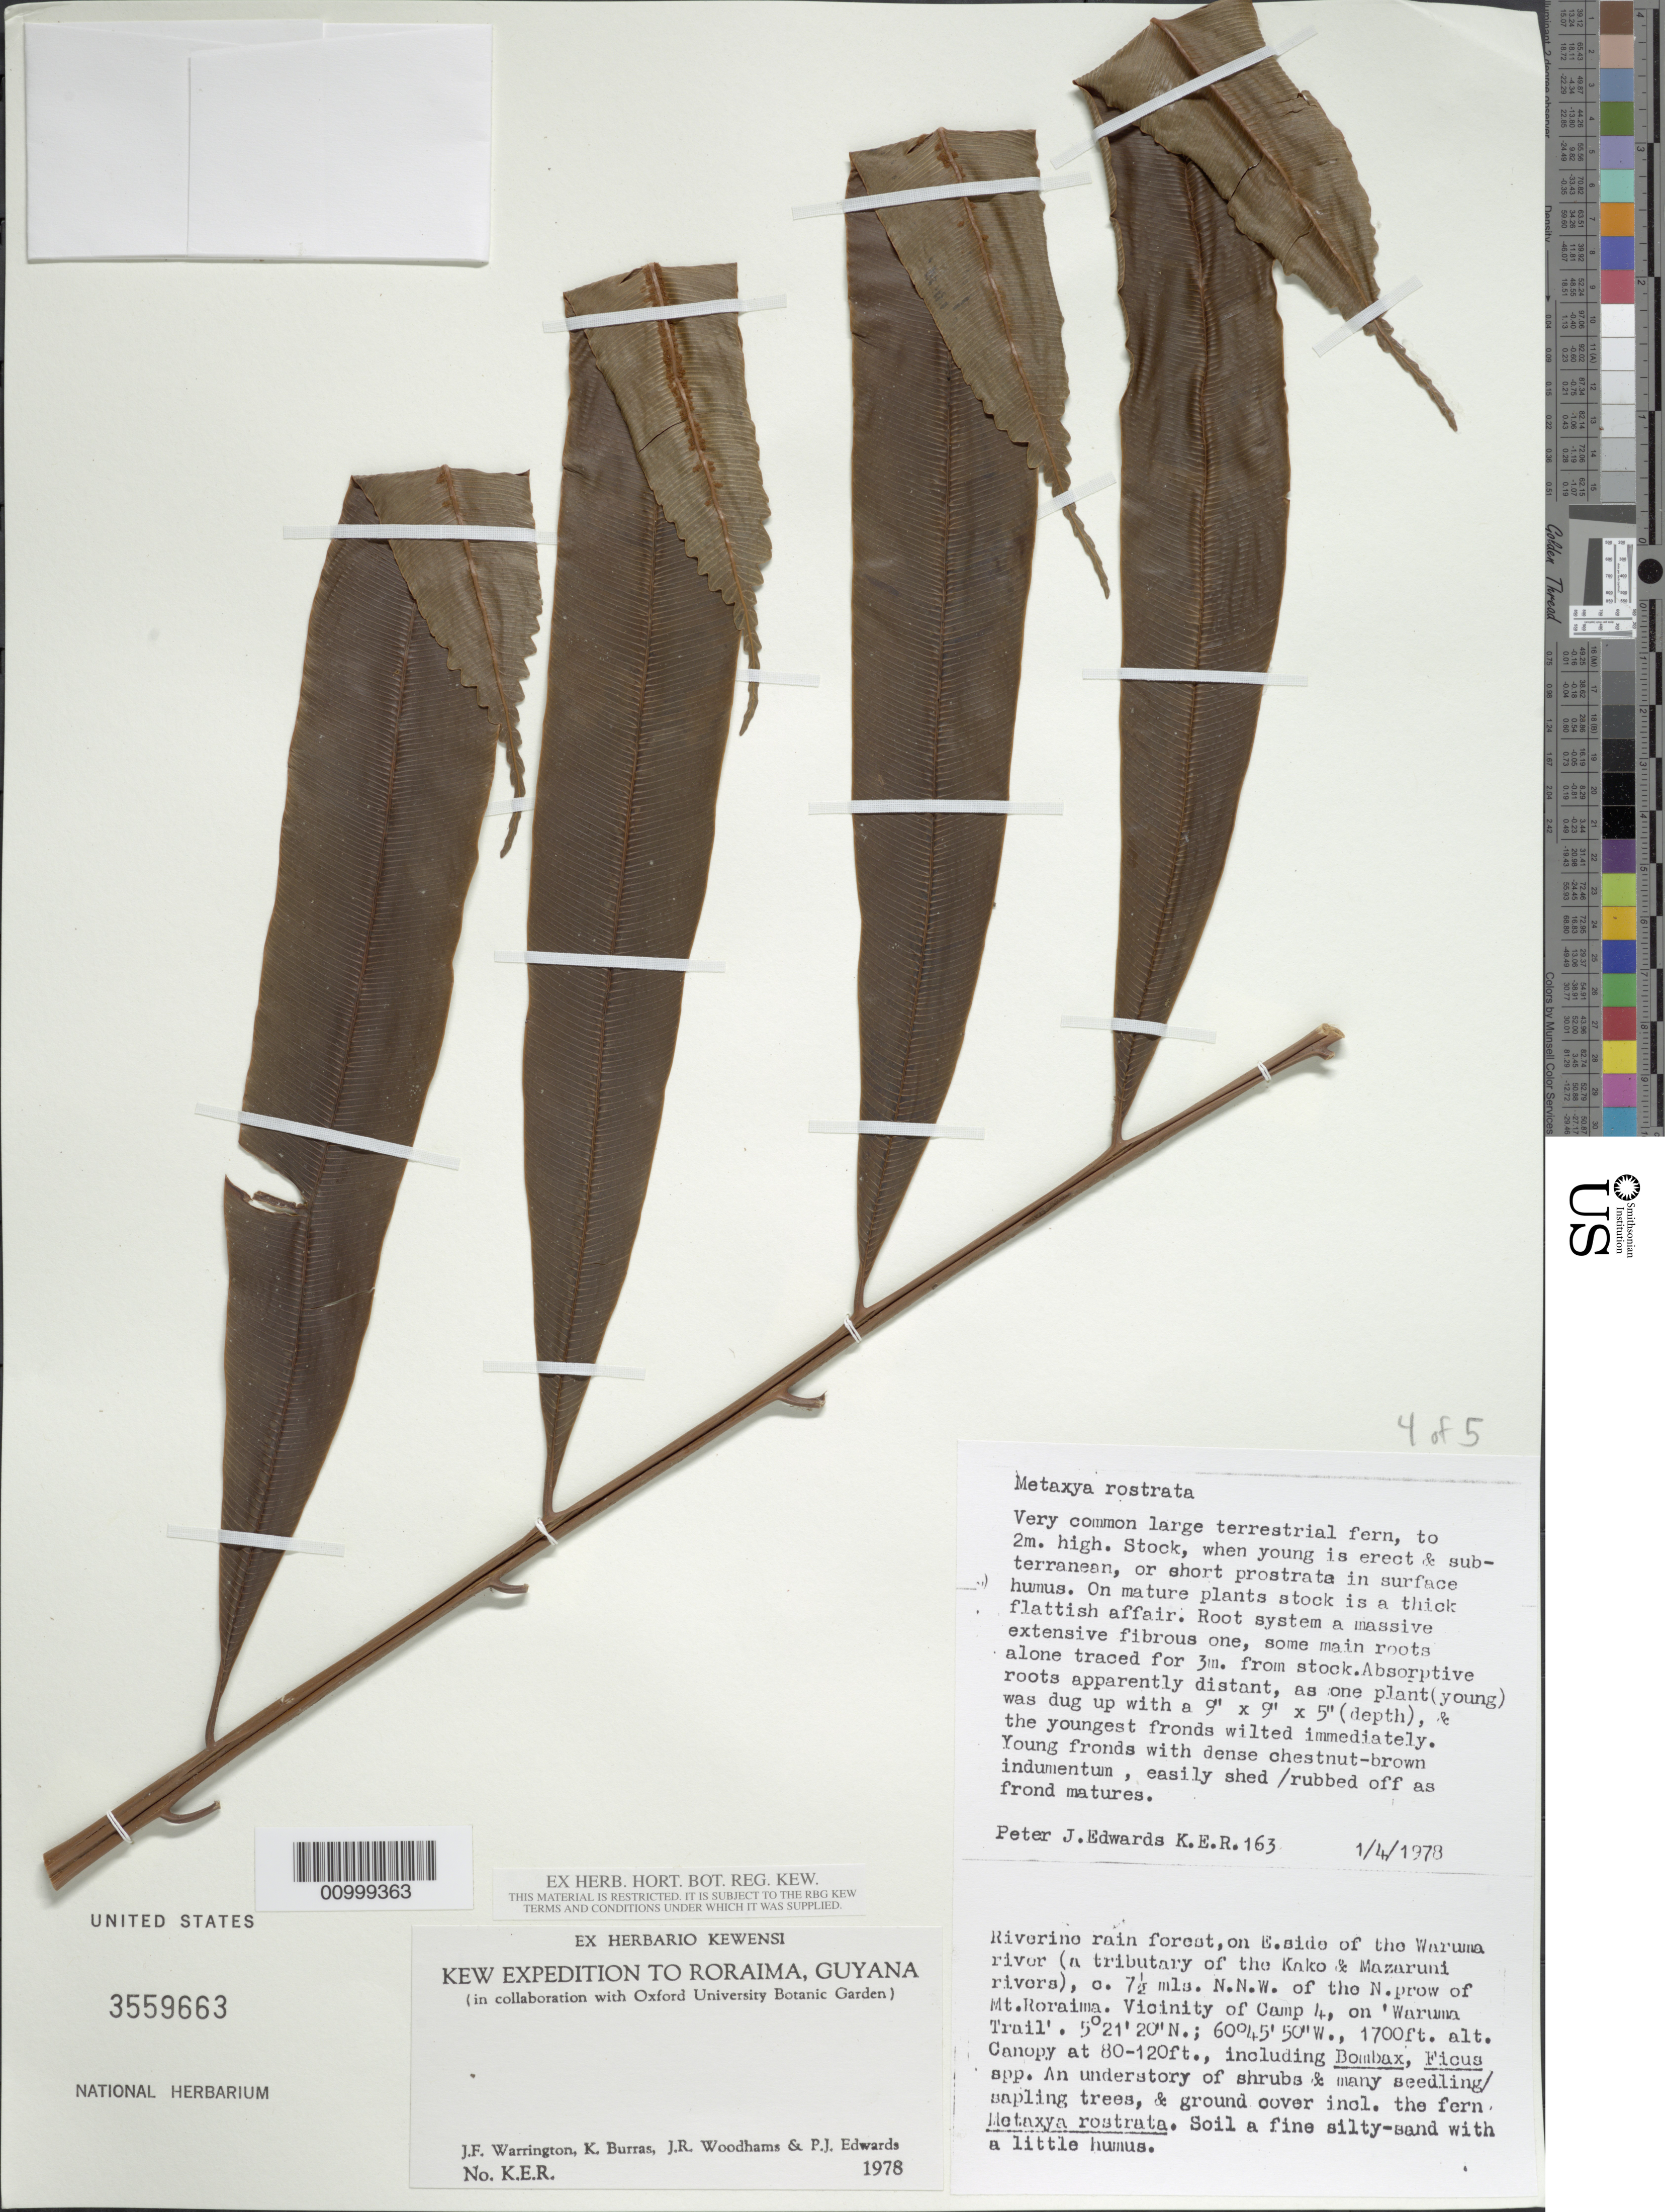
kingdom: Plantae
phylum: Tracheophyta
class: Polypodiopsida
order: Cyatheales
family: Metaxyaceae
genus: Metaxya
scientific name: Metaxya rostrata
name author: (Kunth) C. Presl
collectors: P. Edwards, J. Warrington, K. Burras & J. Woodhams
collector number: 163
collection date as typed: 4-Jan-78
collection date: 1978-01-04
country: Guyana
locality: Roraima, E side of the Waruma river (trib. Of the Kako & Mazaruni R.), c 7.5 m NNW of the N prow of Mt. Roraima; vic of camp 4, on 'Waruma Trail'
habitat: Riverine rain forest. Canopy at 80-120ft, including Bombax, Ficus spp.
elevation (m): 518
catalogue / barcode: US 3559663